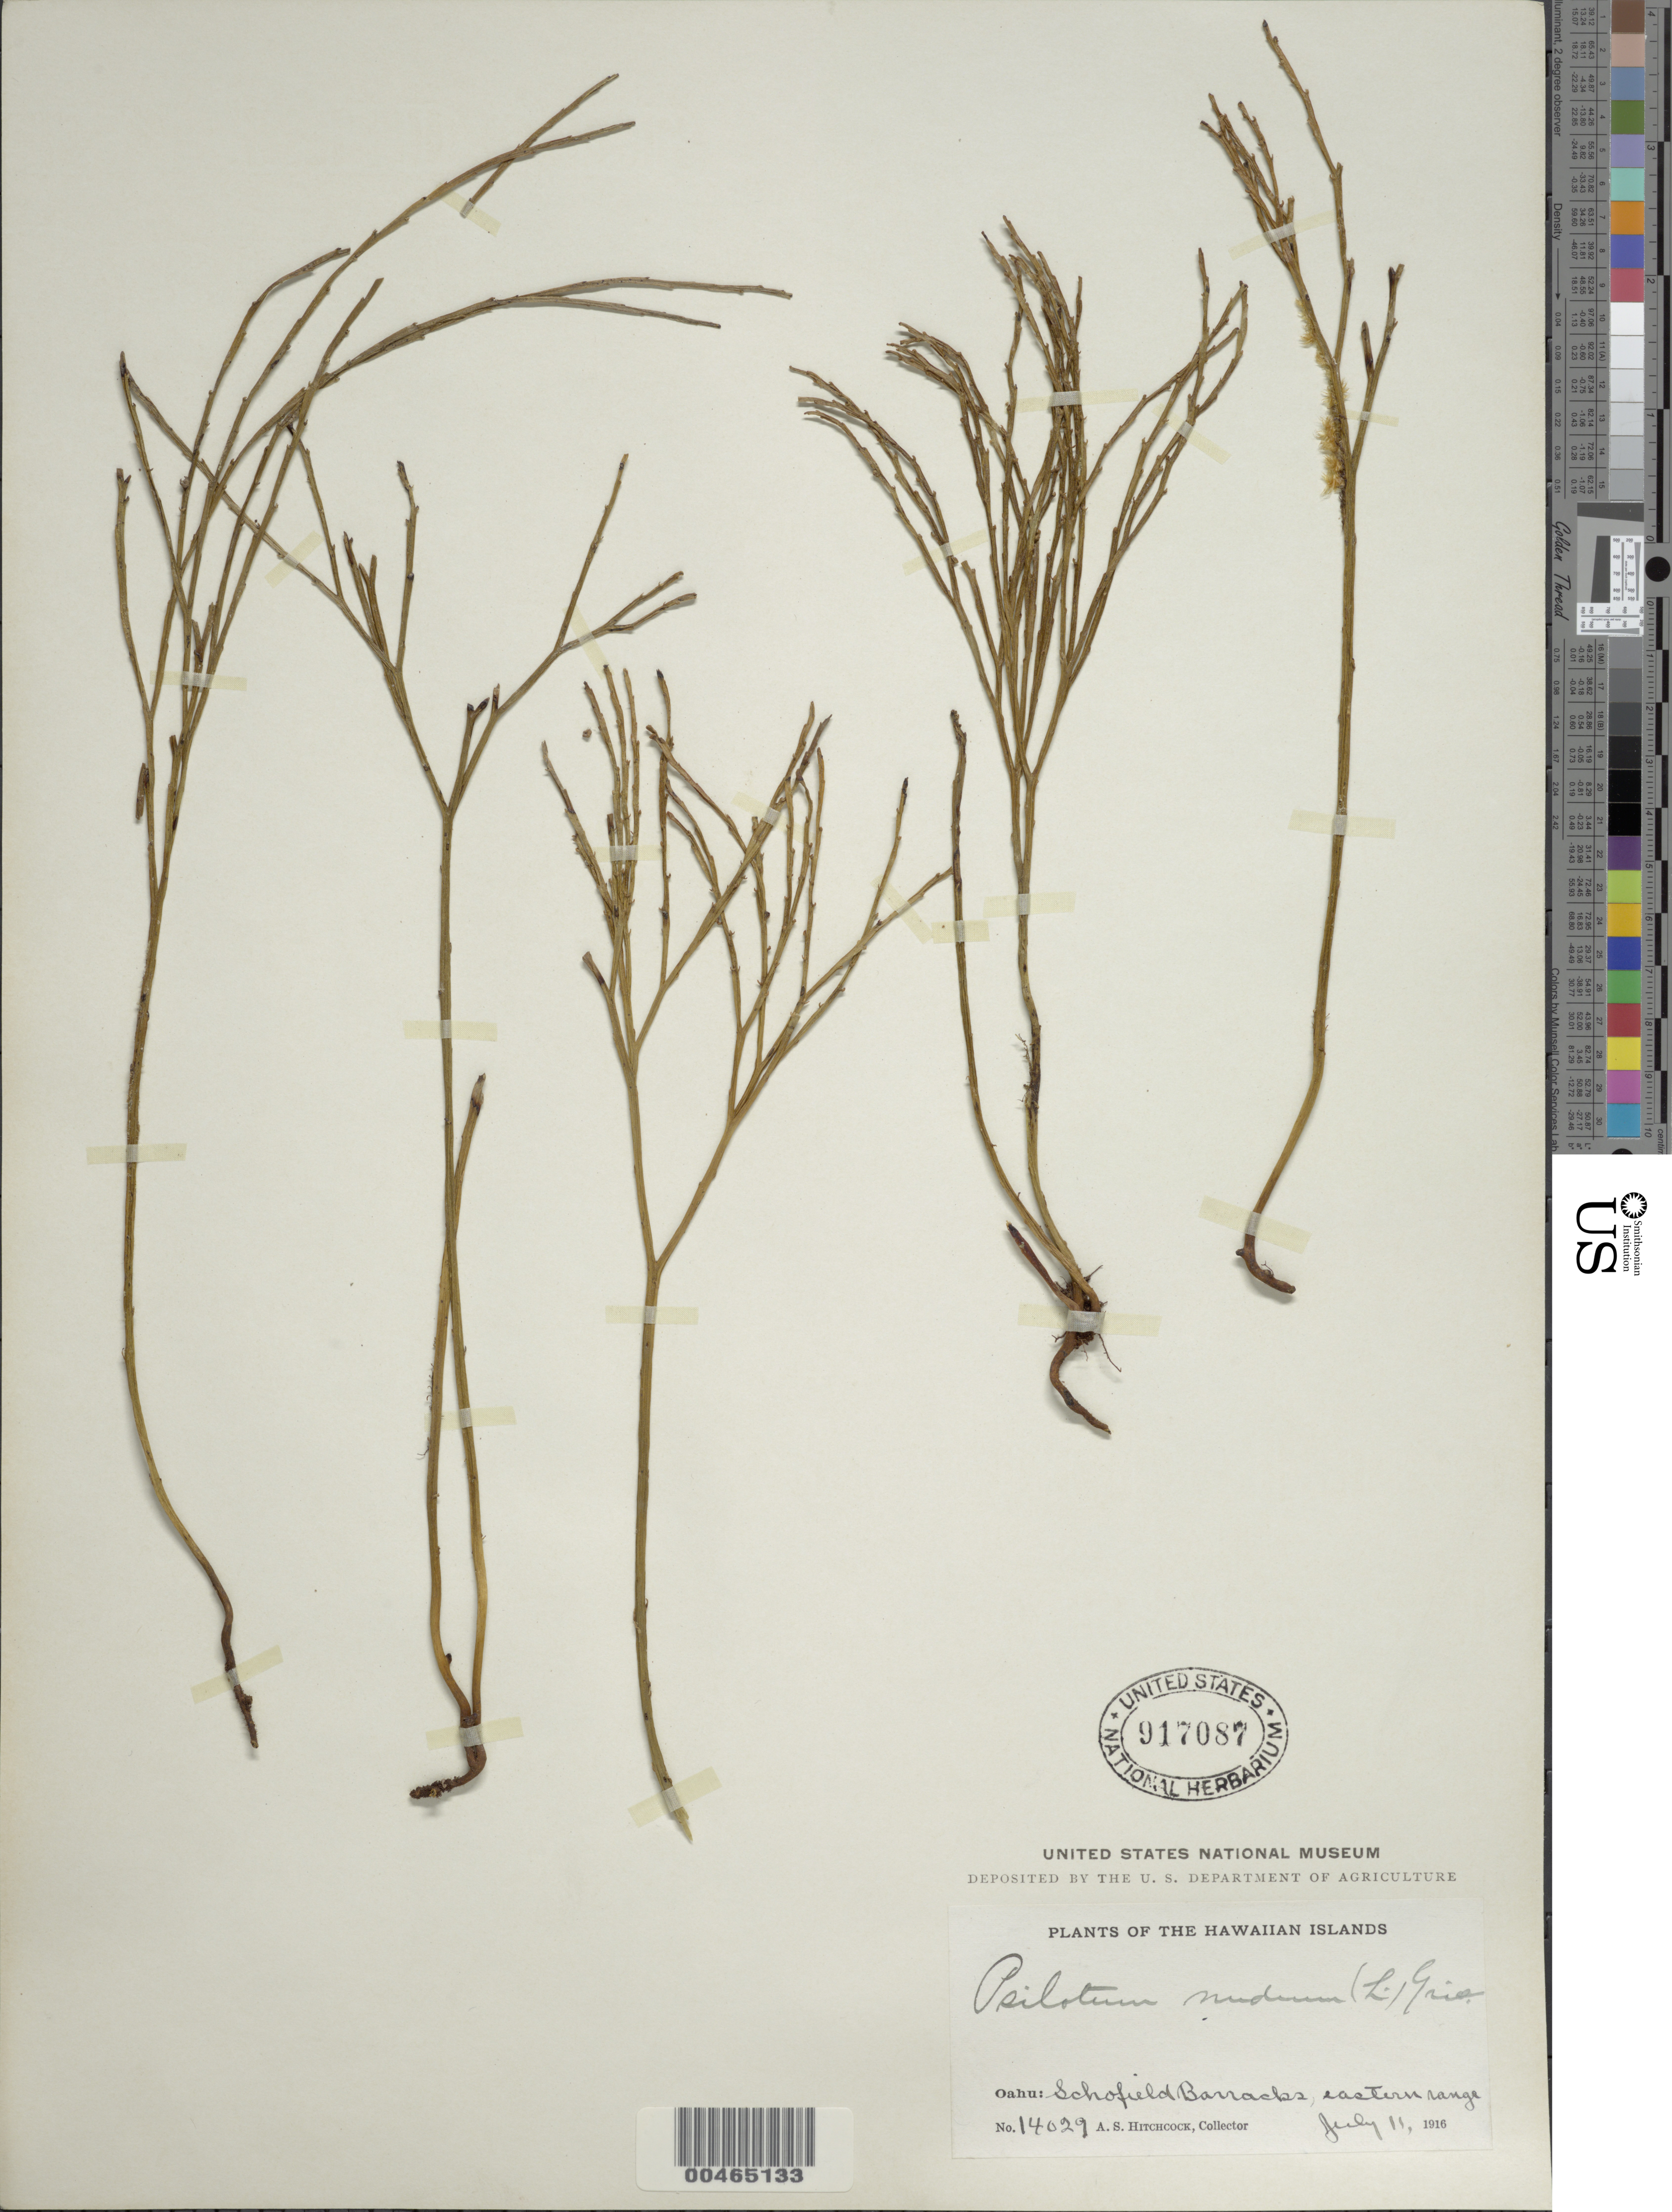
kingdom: Plantae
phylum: Tracheophyta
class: Polypodiopsida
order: Psilotales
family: Psilotaceae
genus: Psilotum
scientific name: Psilotum nudum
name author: (L.) P. Beauv.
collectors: A. S. Hitchcock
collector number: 14029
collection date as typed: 11 Jul 1916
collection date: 1916-07-11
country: United States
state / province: Hawaii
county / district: Honolulu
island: Oahu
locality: Schofield Barracks, E range, Oahu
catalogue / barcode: US 917087